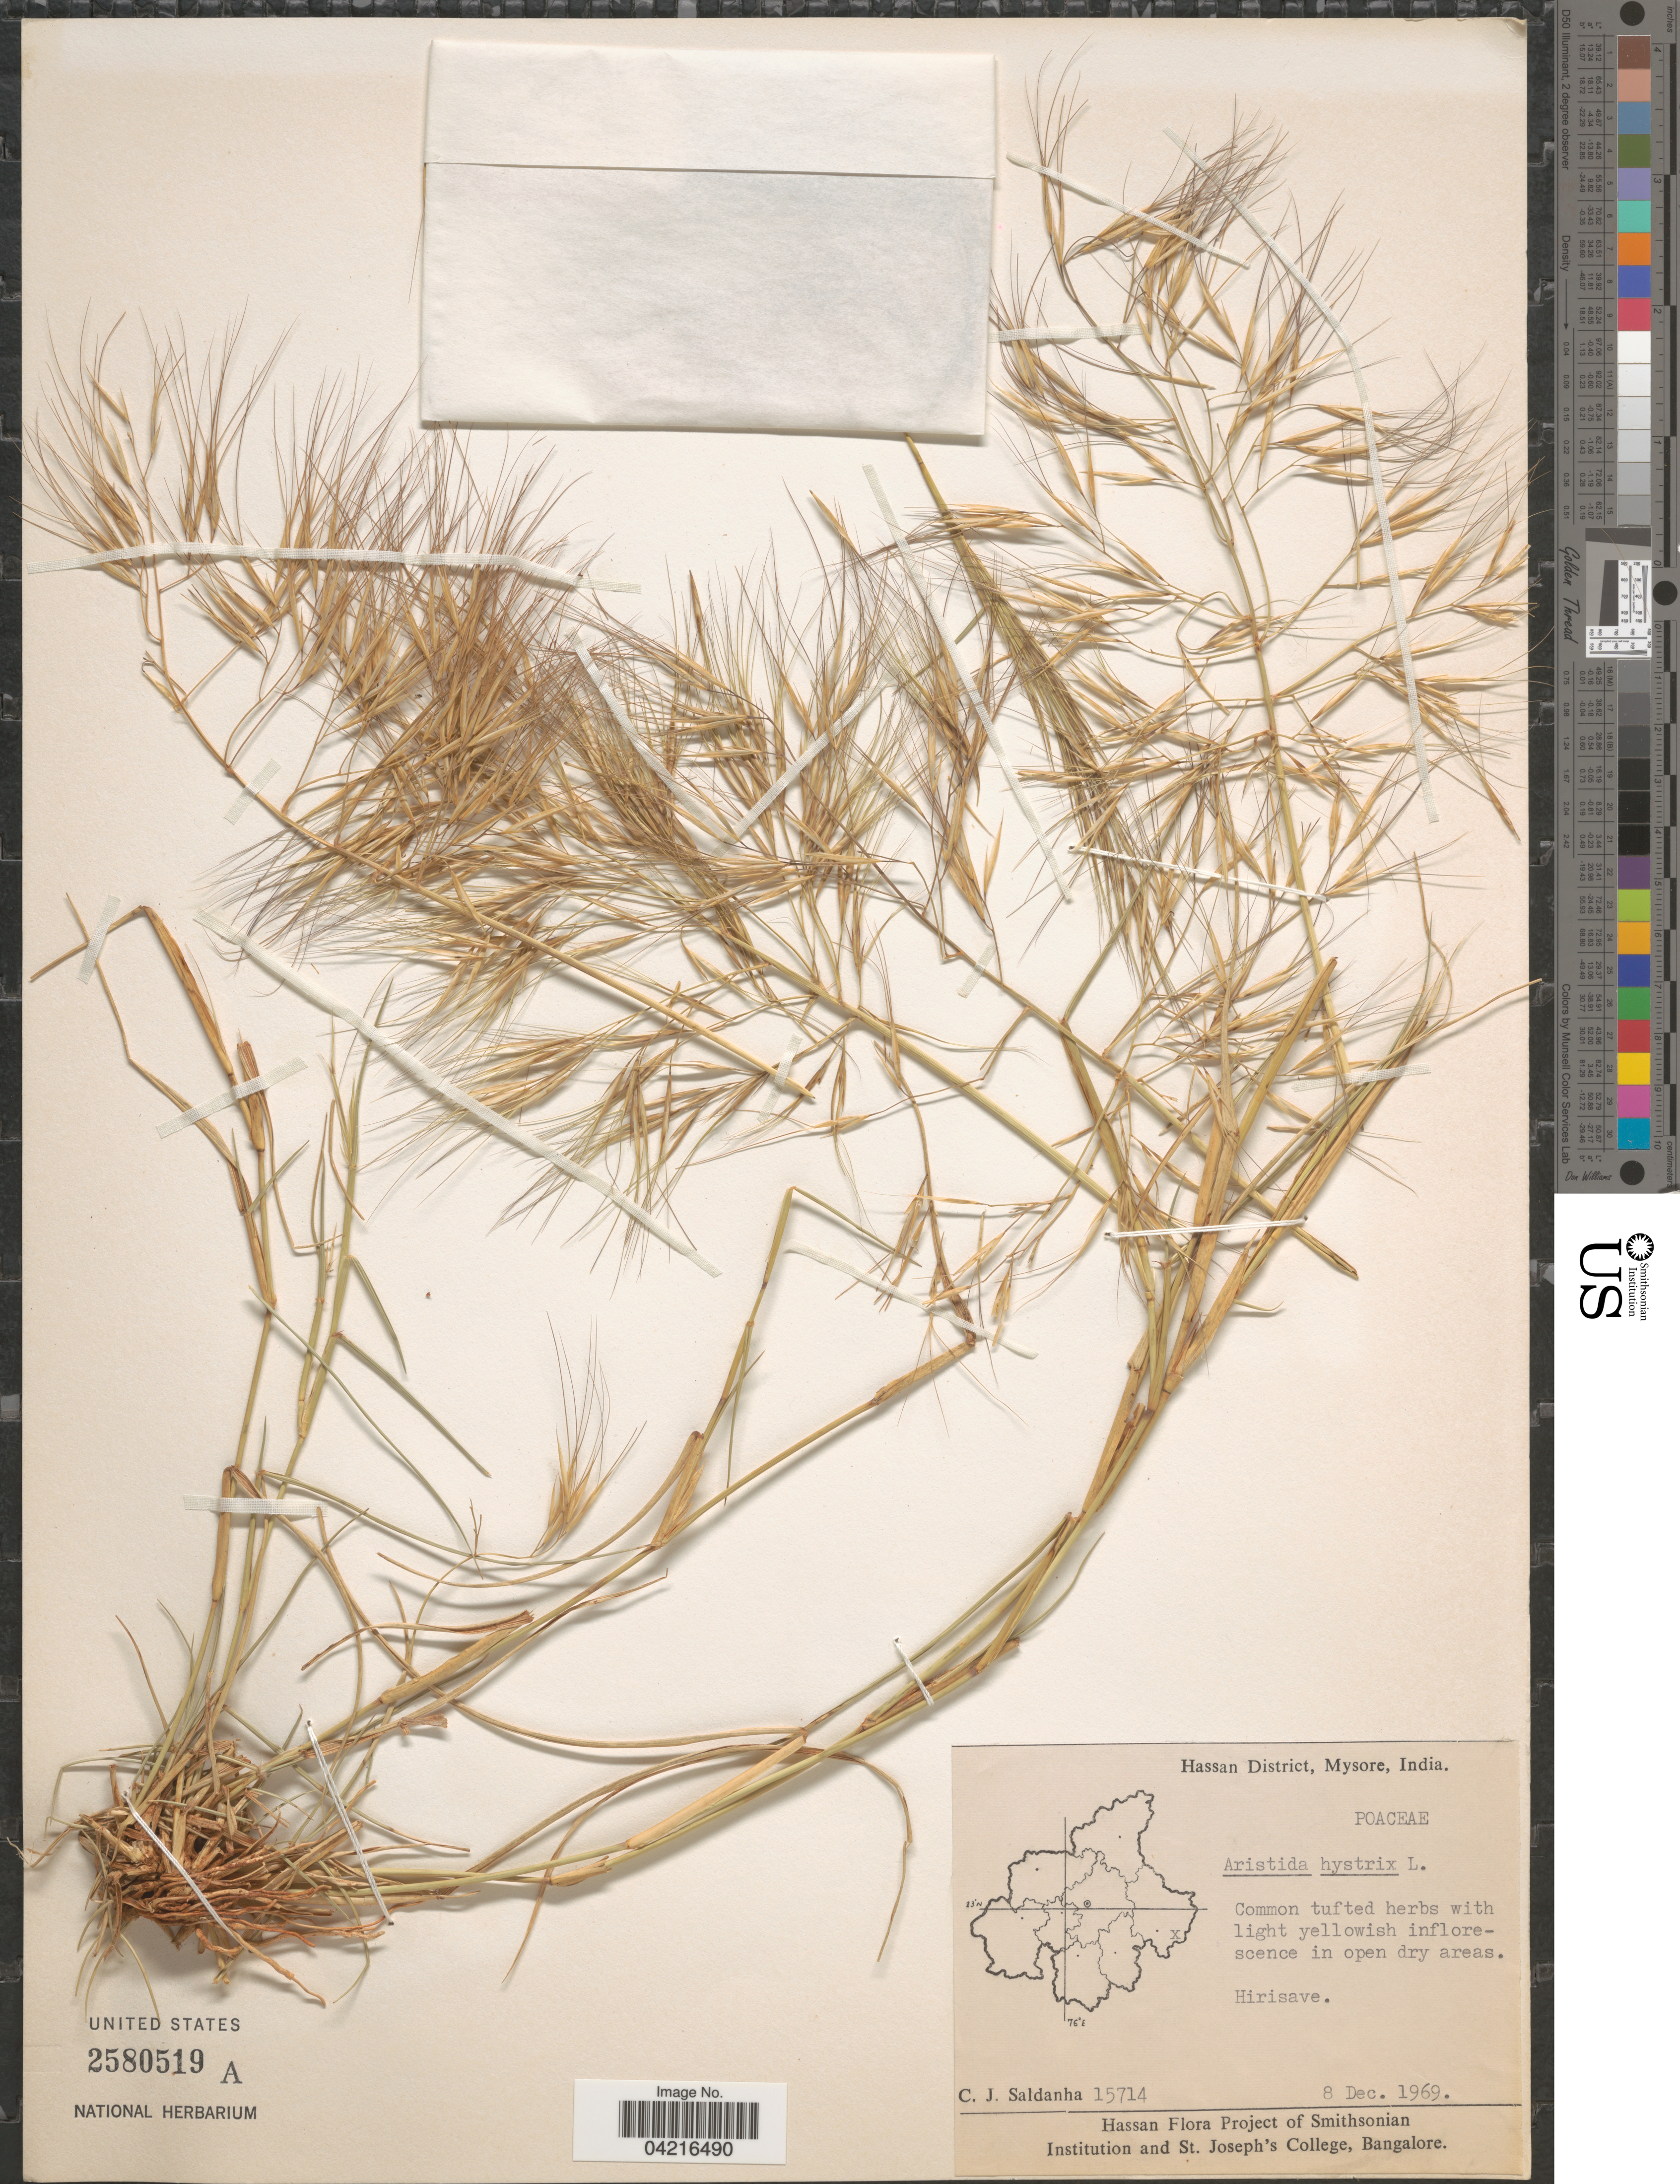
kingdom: Plantae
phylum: Tracheophyta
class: Liliopsida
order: Poales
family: Poaceae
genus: Aristida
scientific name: Aristida hystrix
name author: L.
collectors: C. J. Saldanha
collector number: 15714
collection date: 1969-12-08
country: India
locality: Hassan District, Mysore. Hirisave.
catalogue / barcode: US 2580519A